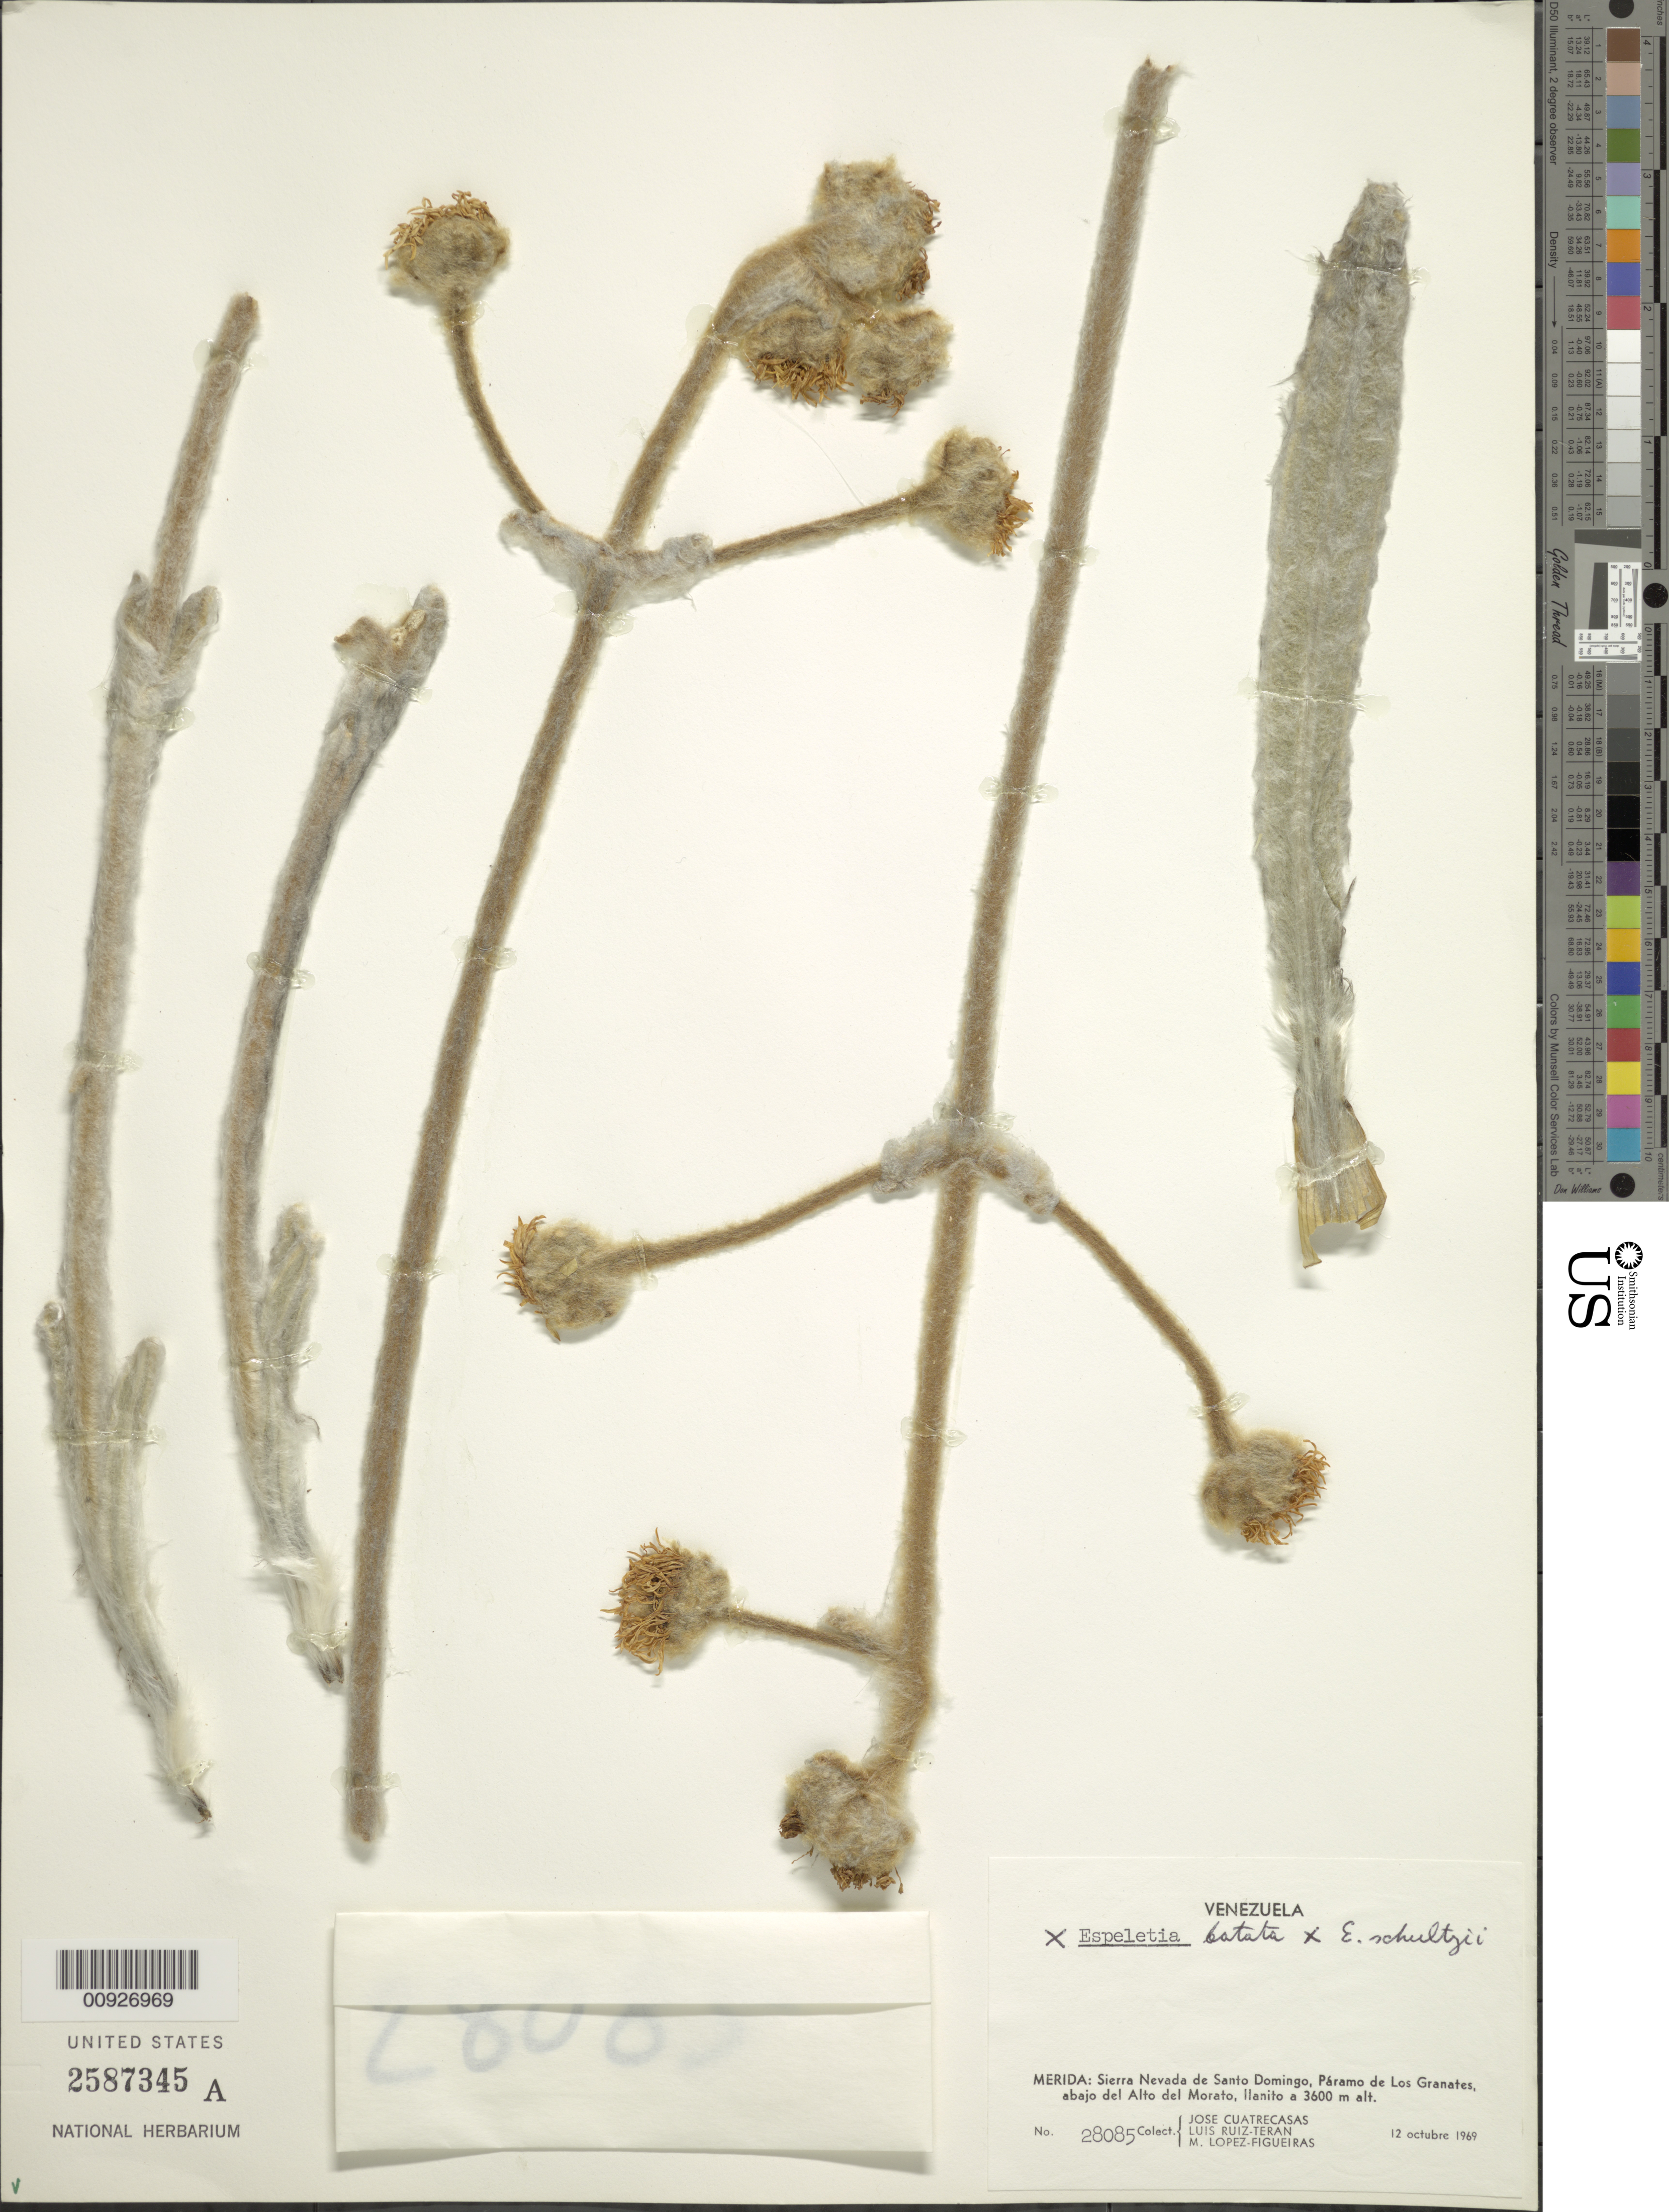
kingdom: Plantae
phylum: Tracheophyta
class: Magnoliopsida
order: Asterales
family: Asteraceae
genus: Espeletia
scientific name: Espeletia schultzii x E. batata Cuatrec.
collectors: J. Cuatrecasas, L. E. Ruíz-Terán & M. López Figueiras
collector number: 28085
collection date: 1969-10-12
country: Venezuela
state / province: Mérida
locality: Páramo de Los Granates. Sierra nevada de Santo Domingo, Páramo de Los Granates, abajo del Alto del Morato, llanito a 3600 m. alt.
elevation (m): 3600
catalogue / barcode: US 2587345A